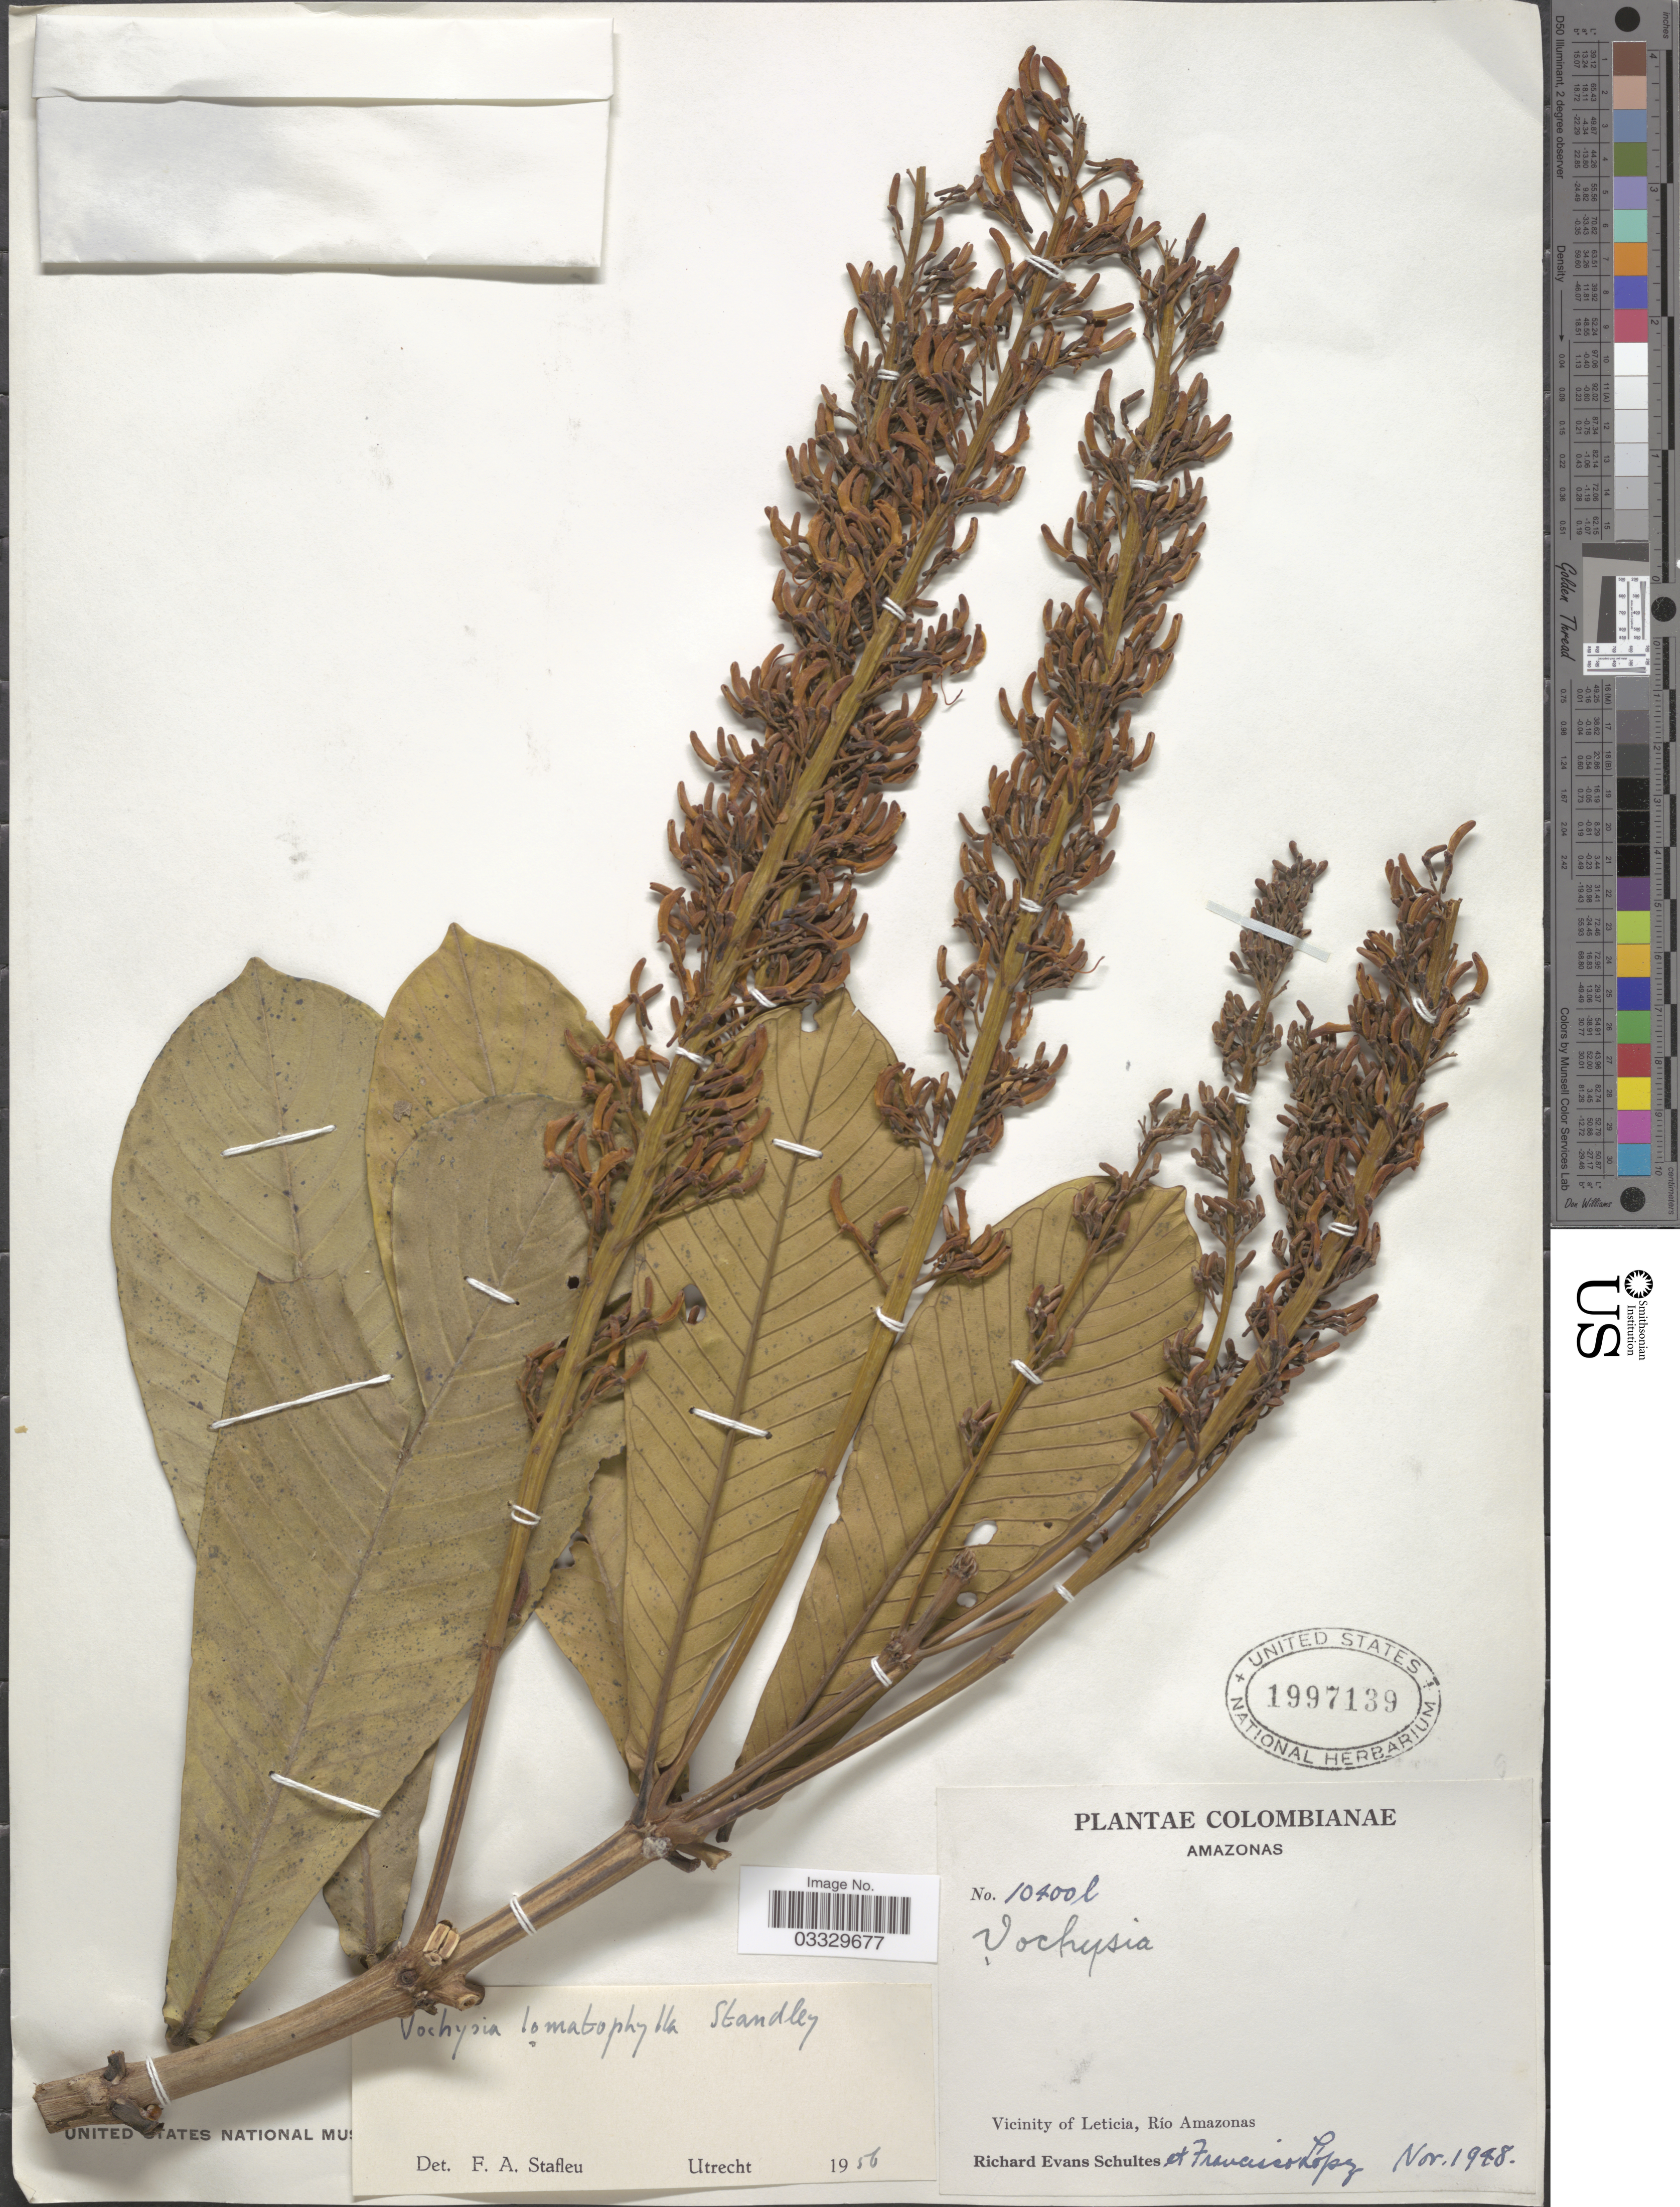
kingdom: Plantae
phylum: Tracheophyta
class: Magnoliopsida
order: Myrtales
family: Vochysiaceae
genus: Vochysia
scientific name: Vochysia lomatophylla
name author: Standl.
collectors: R. E. Schultes & F. Lopéz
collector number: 10400l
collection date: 1948-11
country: Colombia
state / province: Amazônas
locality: Vicinity of Leticia, Río Amazonas.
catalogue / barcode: US 1997139